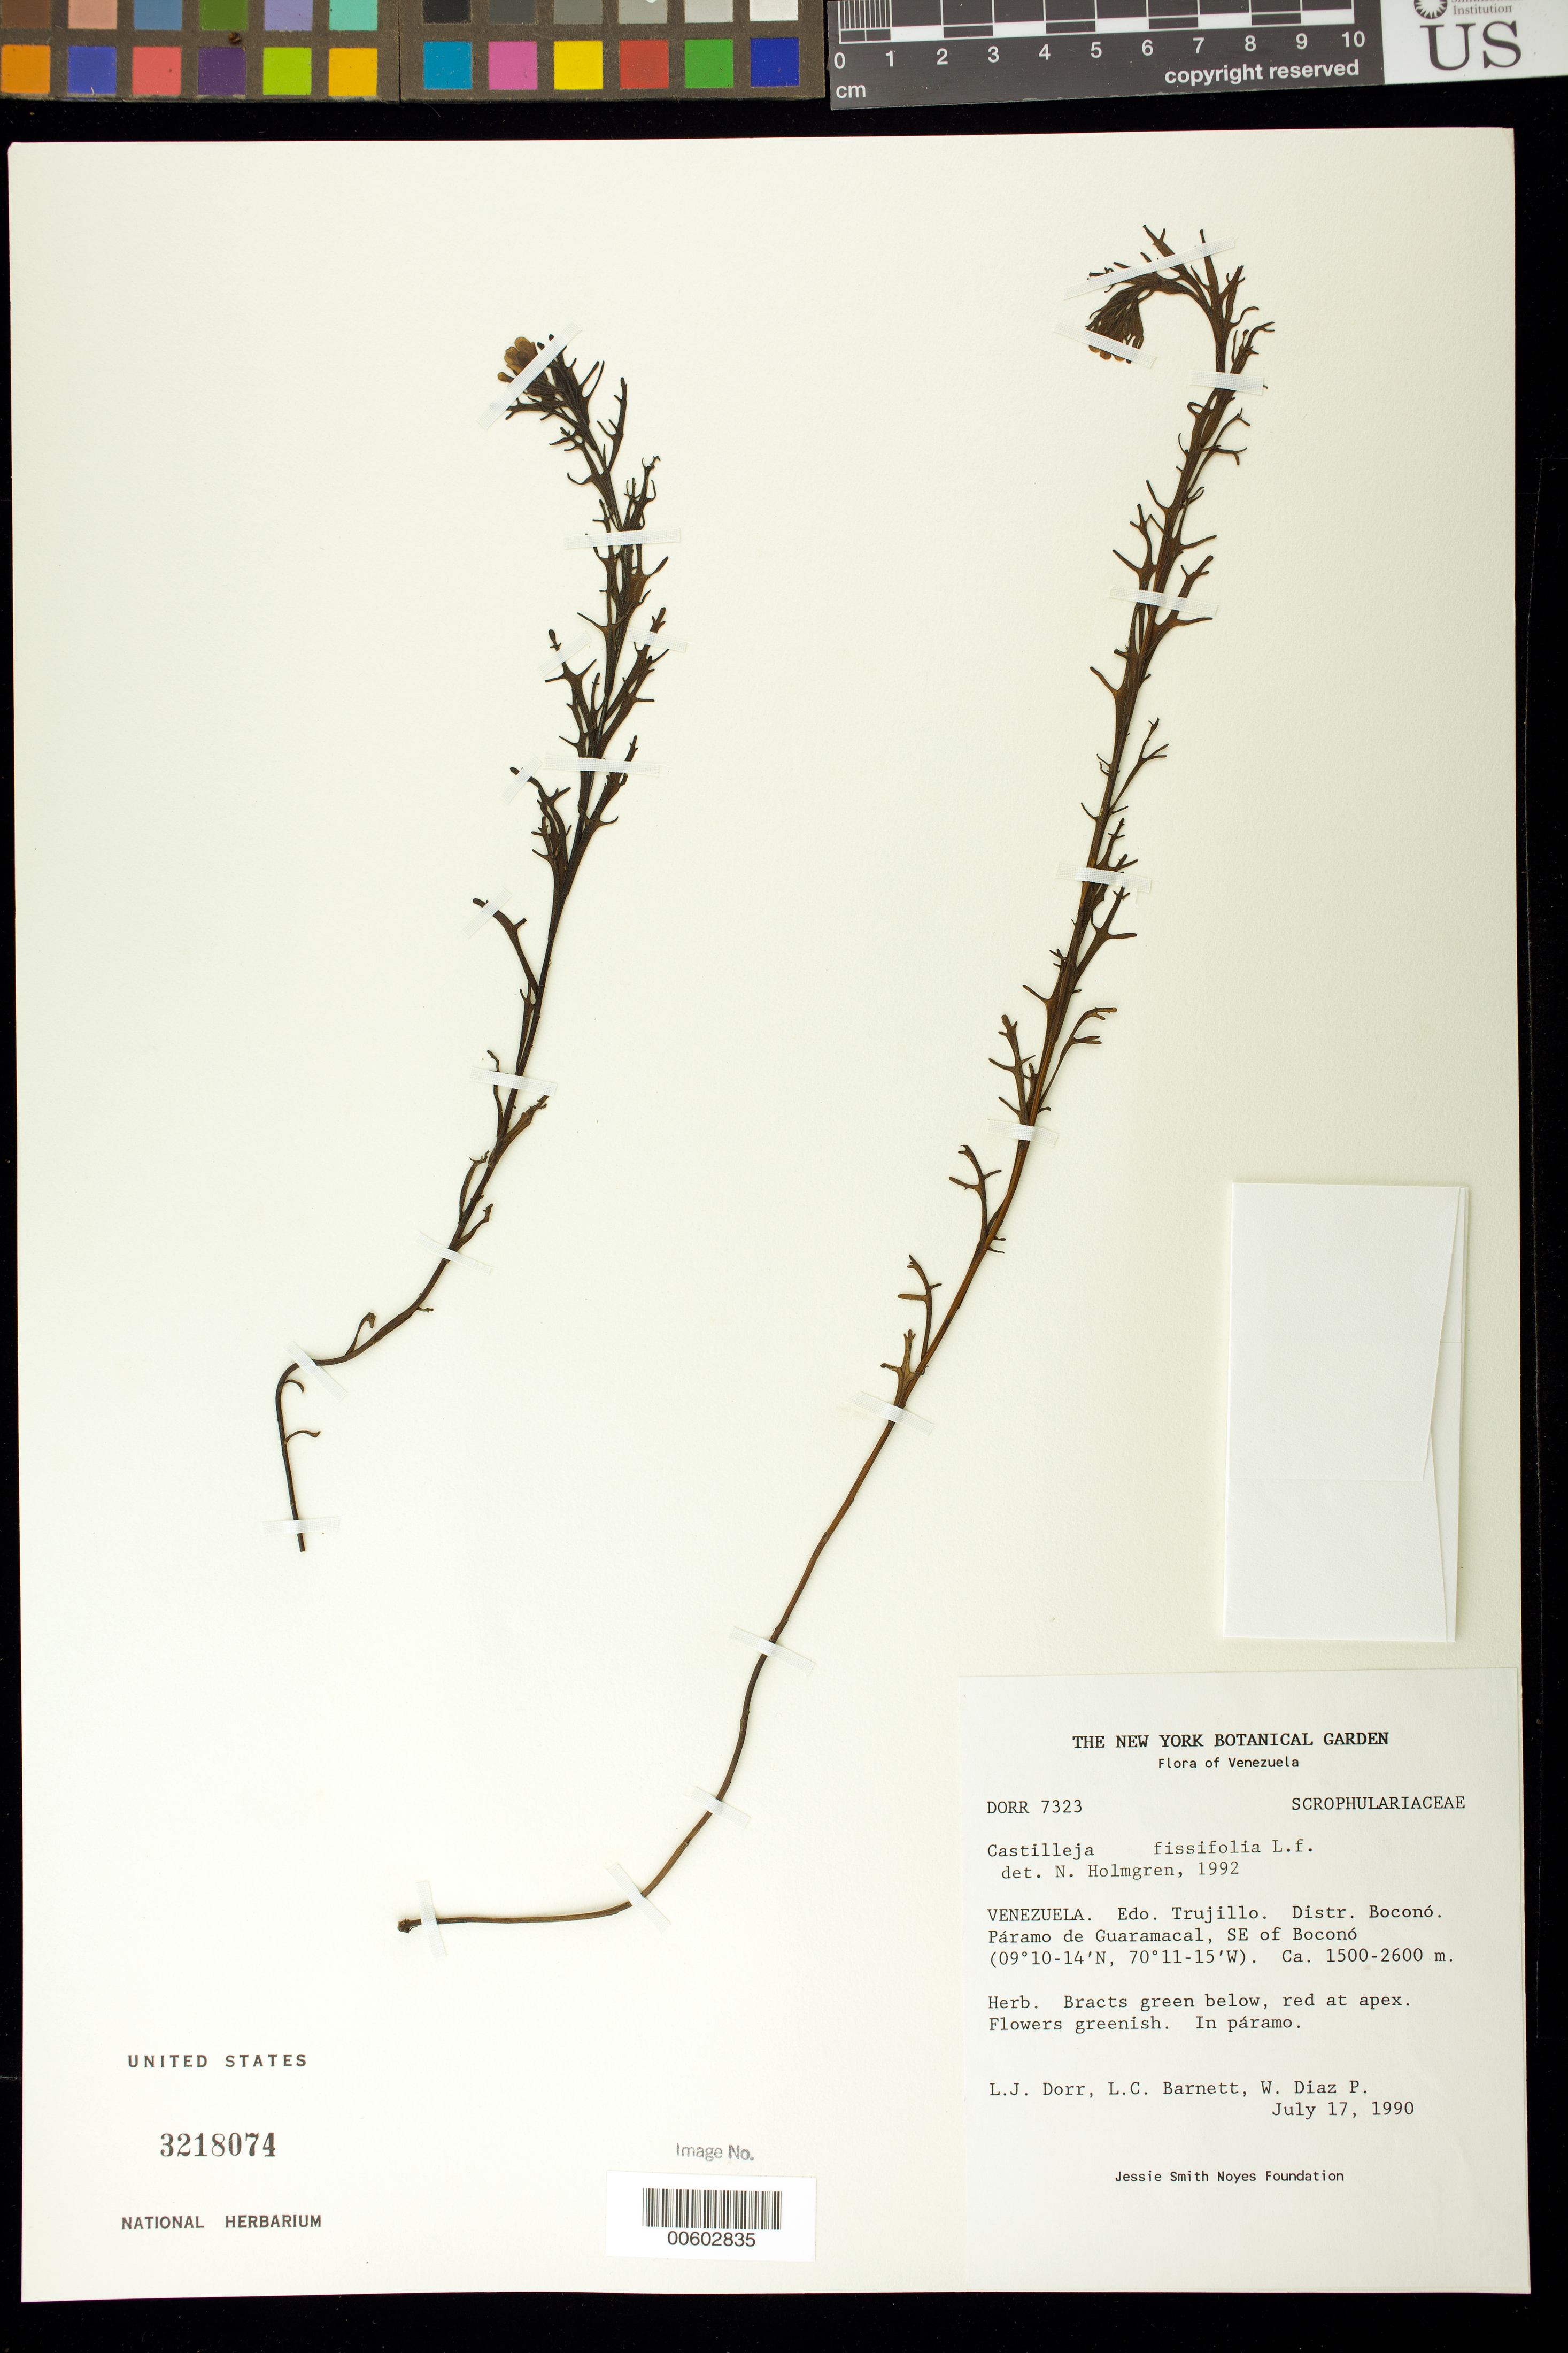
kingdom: Plantae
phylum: Tracheophyta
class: Magnoliopsida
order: Lamiales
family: Orobanchaceae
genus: Castilleja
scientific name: Castilleja fissifolia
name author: L. f.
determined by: Holmgren, N. H., (NY), New York Botanical Garden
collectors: L. J. Dorr, L. C. Barnett & W. Díaz P.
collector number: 7323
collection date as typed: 17 Jul 1990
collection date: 1990-07-17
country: Venezuela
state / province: Trujillo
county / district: Boconó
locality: Páramo de Guaramacal, SE of Boconó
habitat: In páramo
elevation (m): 1500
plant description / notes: NY, PORT, US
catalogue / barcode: US 3128074